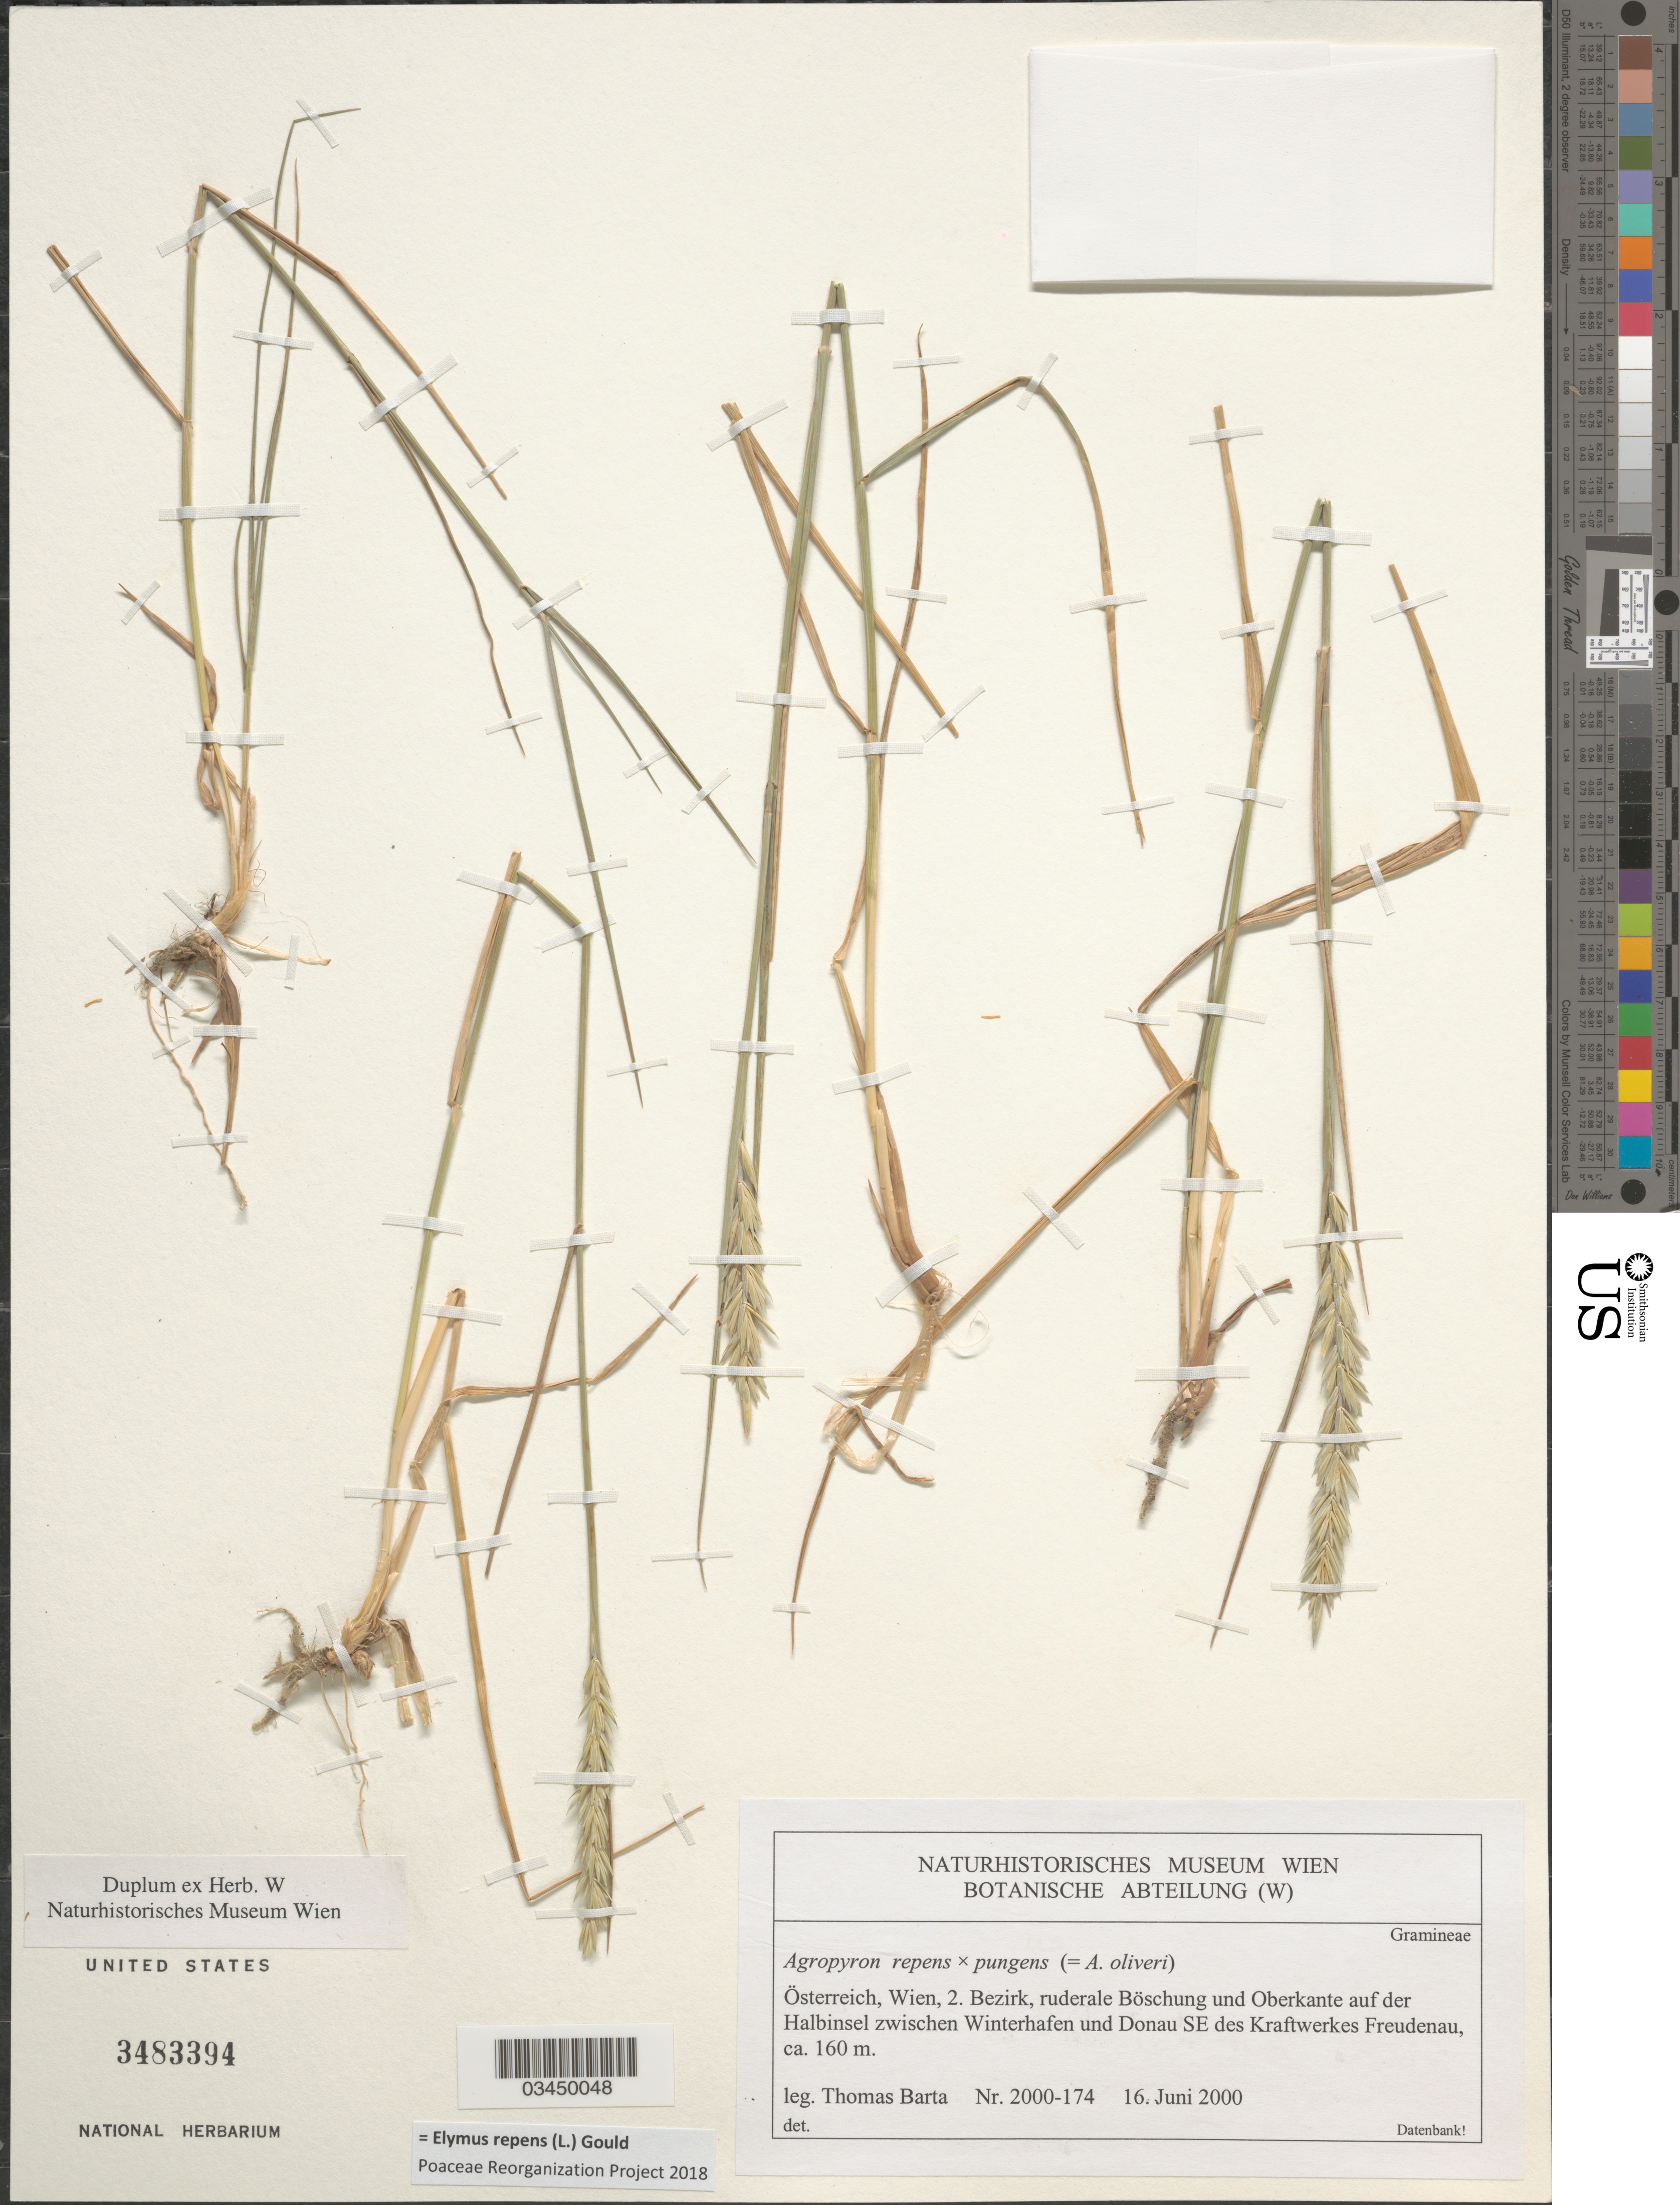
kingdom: Plantae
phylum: Tracheophyta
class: Liliopsida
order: Poales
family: Poaceae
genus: Elymus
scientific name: Elymus repens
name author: (L.) Gould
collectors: T. Barta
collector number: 2000-174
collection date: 2000-06-16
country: Austria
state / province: Wien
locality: Österreich, 2. Bezirk, ruderale Böschung und Oberkante auf der Halbinsel zwischen Winterhafen und Donau SE des Kraftwerkes Freudenau.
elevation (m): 160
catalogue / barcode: US 3483394